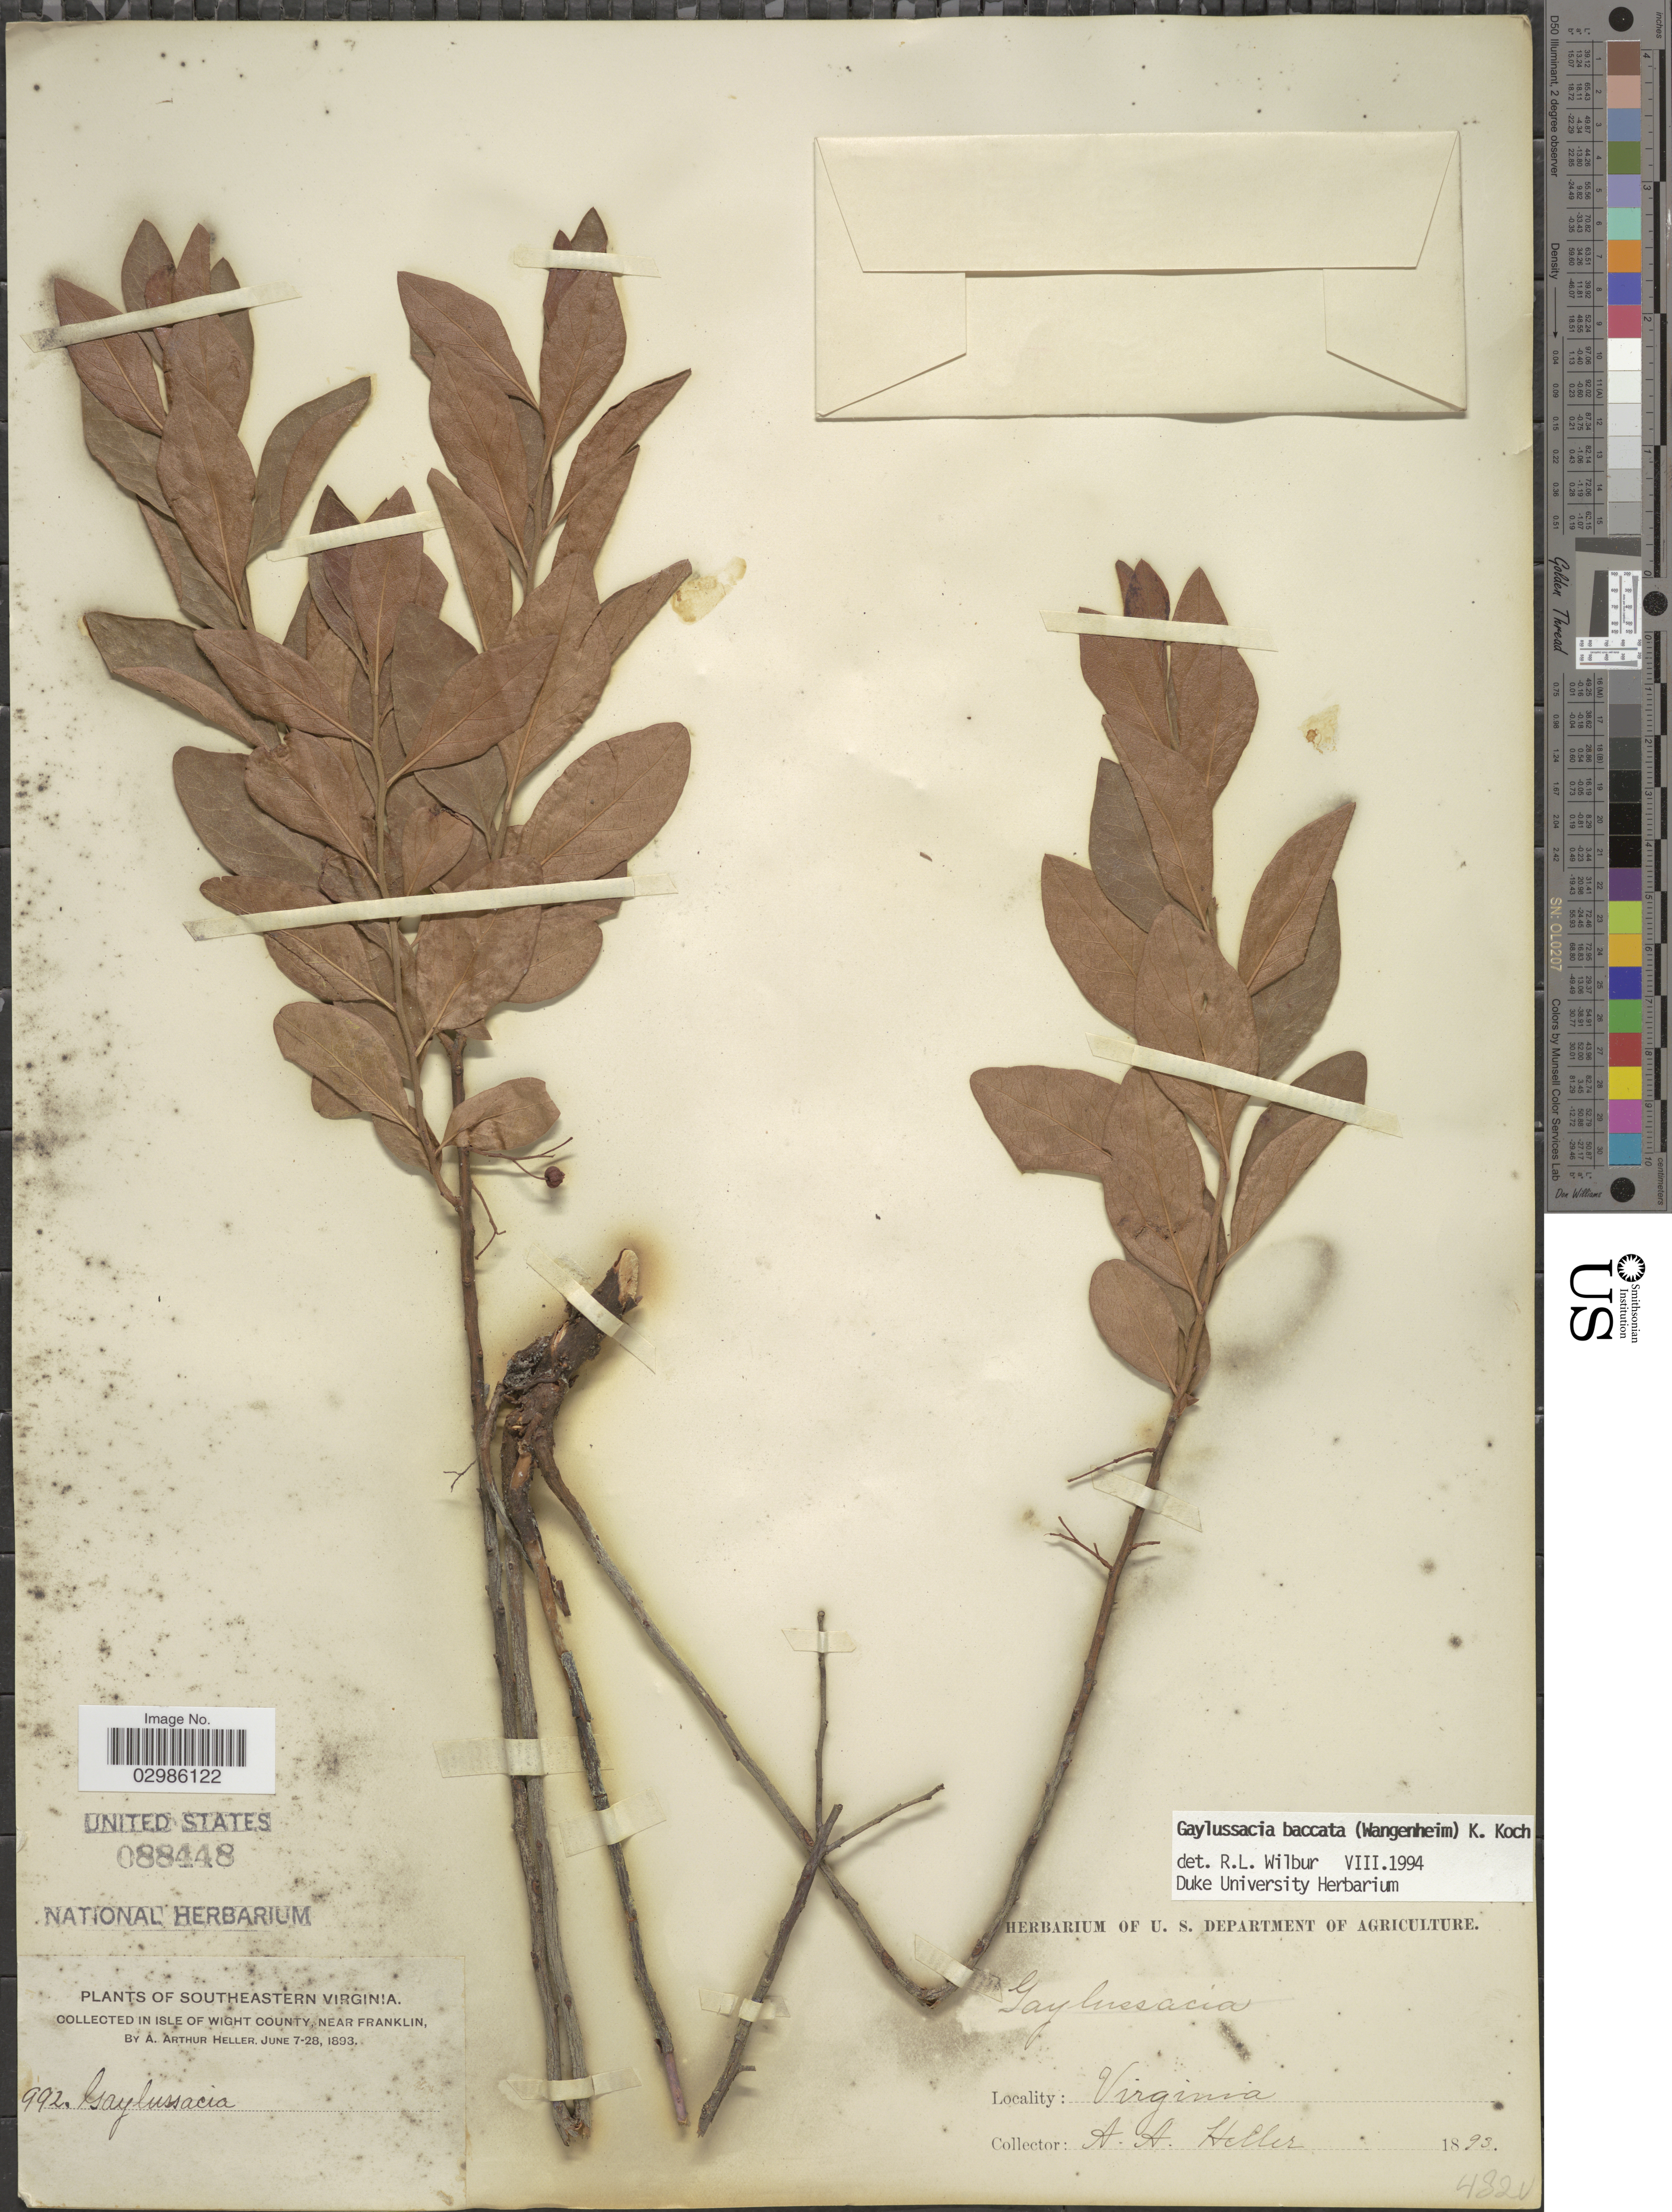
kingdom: Plantae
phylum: Tracheophyta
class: Magnoliopsida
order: Ericales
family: Ericaceae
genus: Gaylussacia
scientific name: Gaylussacia baccata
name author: (Wangenh.) K. Koch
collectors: A. A. Heller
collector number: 992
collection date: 1893-06-07/1893-06-28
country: United States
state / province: Virginia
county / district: Isle of Wight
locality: Southeastern Virginia. In Isle of Wight County, near Franklin.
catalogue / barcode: US 88448